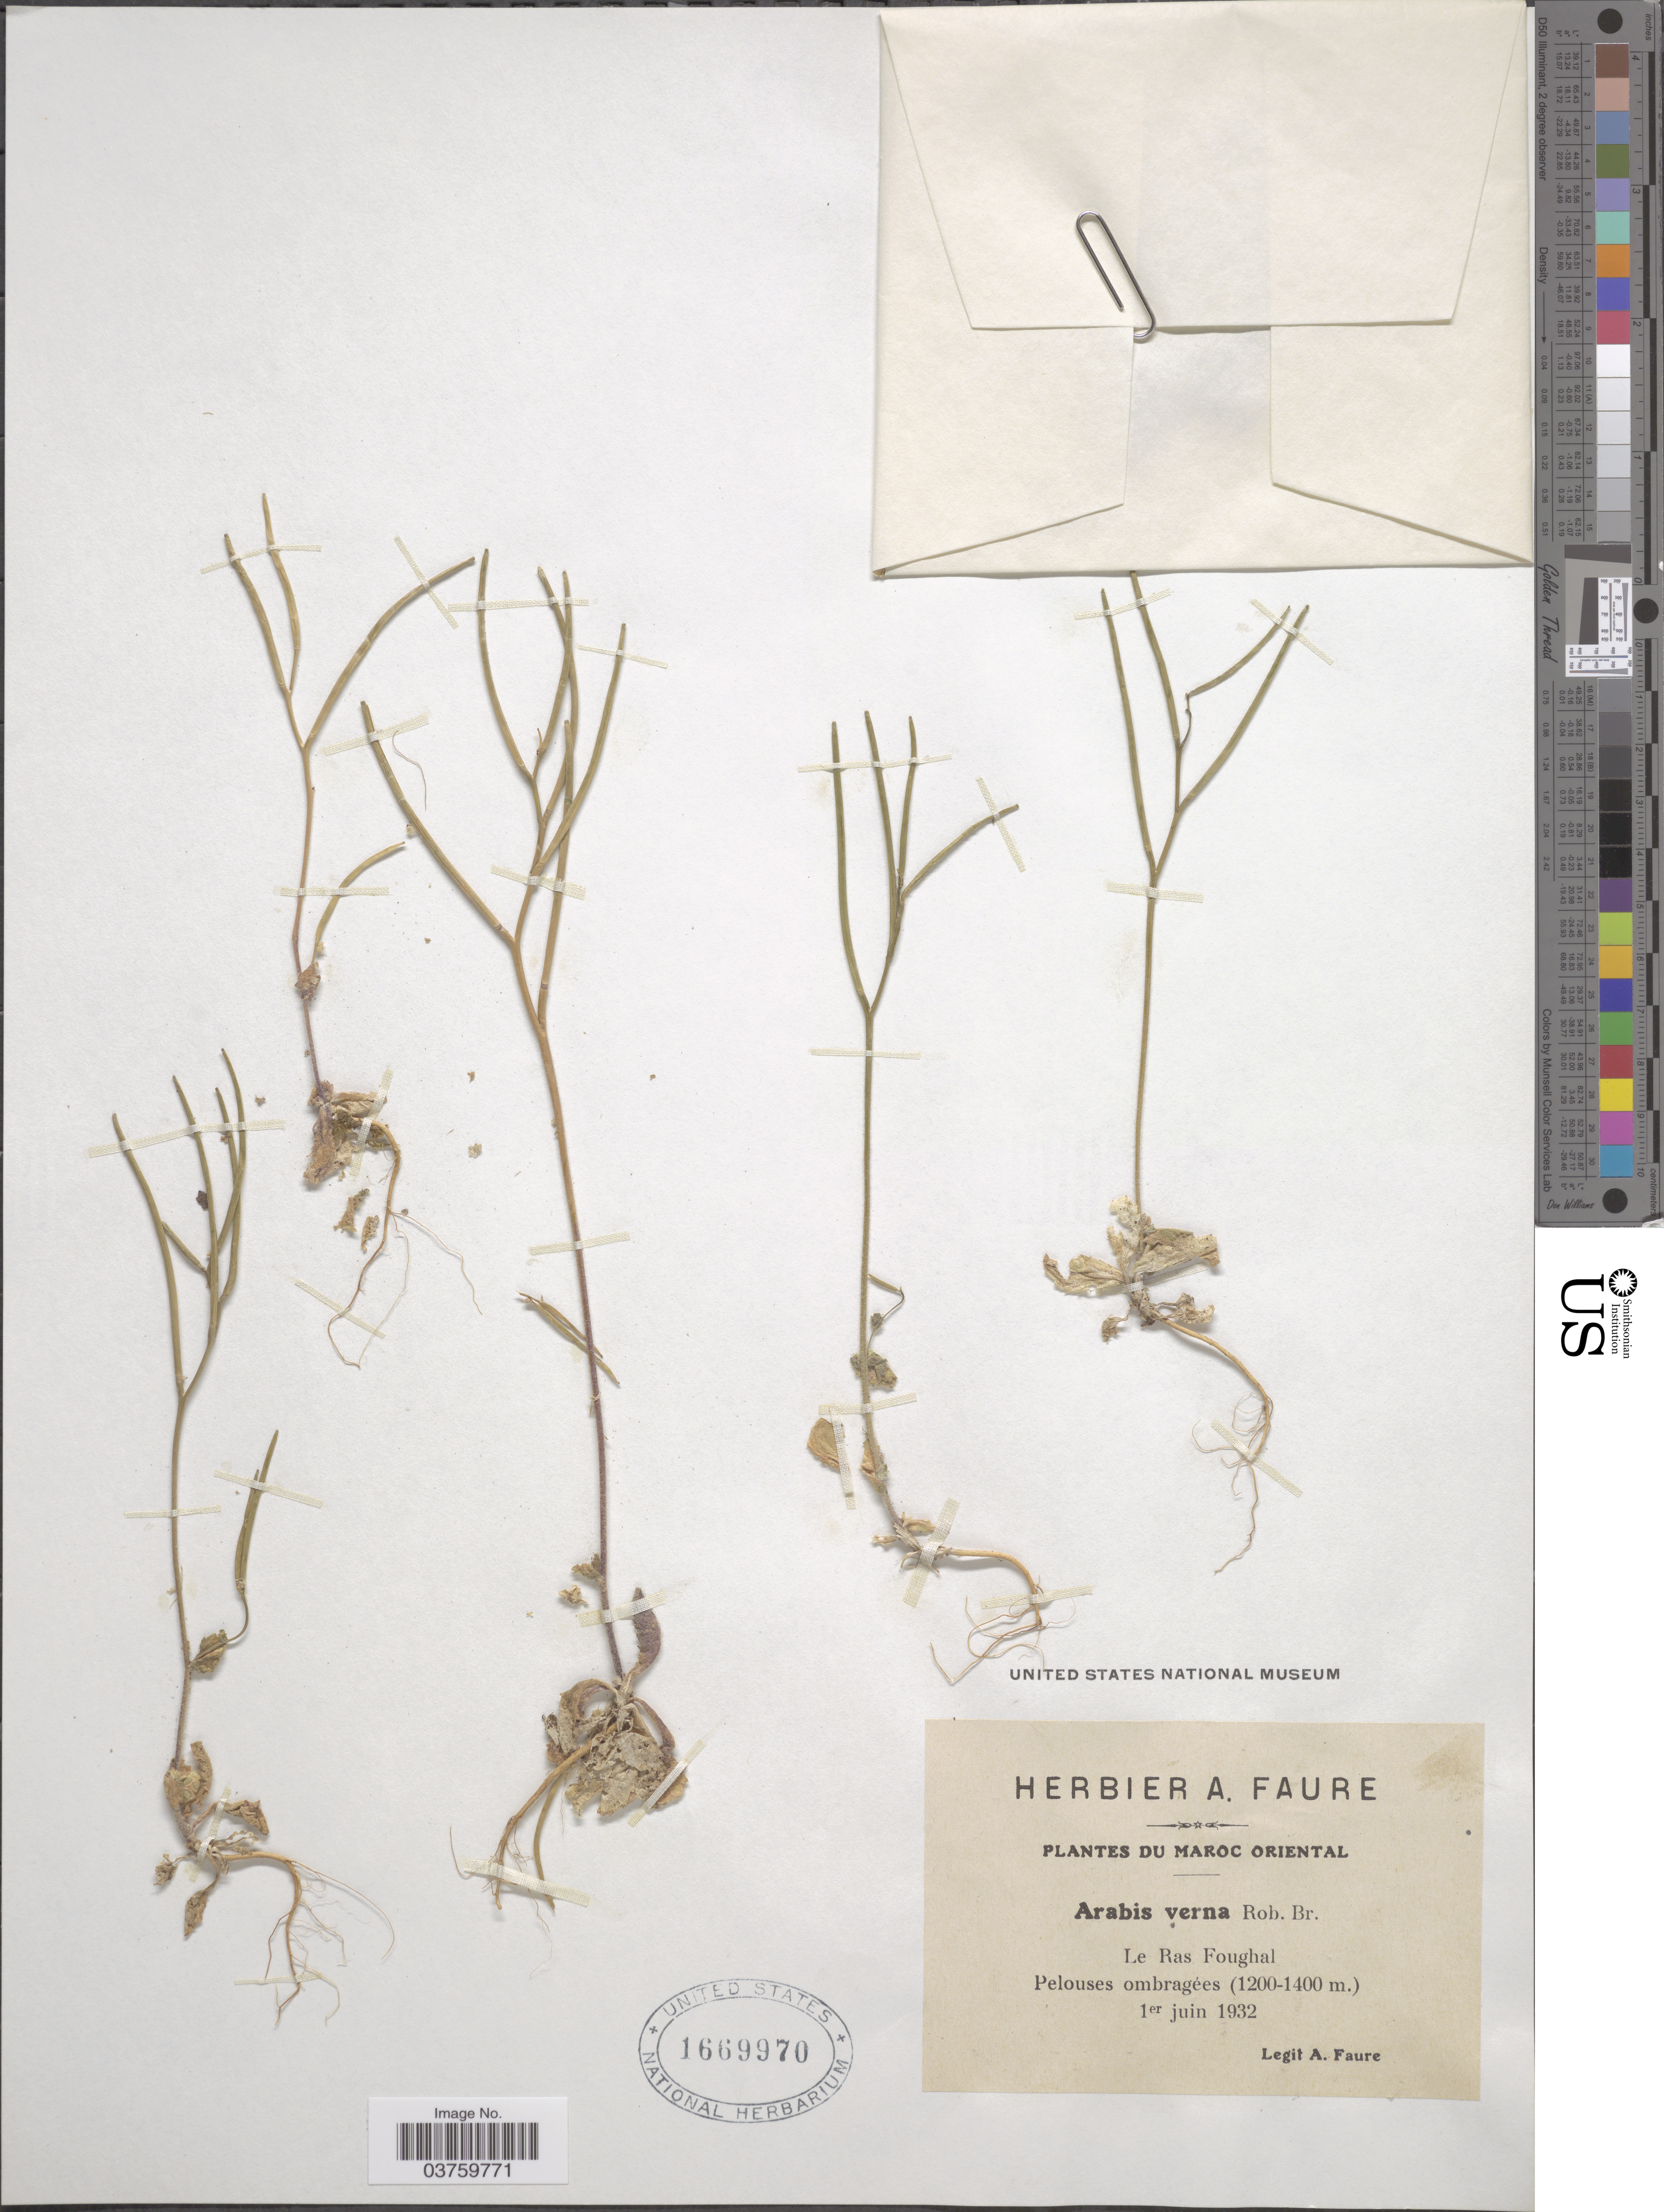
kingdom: Plantae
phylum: Tracheophyta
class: Magnoliopsida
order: Brassicales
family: Brassicaceae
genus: Arabis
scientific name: Arabis verna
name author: W.T. Aiton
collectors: A. Faure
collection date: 1932-06-01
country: Morocco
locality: Maroc Oriental. Le Ras Foughal. Pelouses ombragées.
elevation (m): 1200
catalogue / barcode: US 1669970